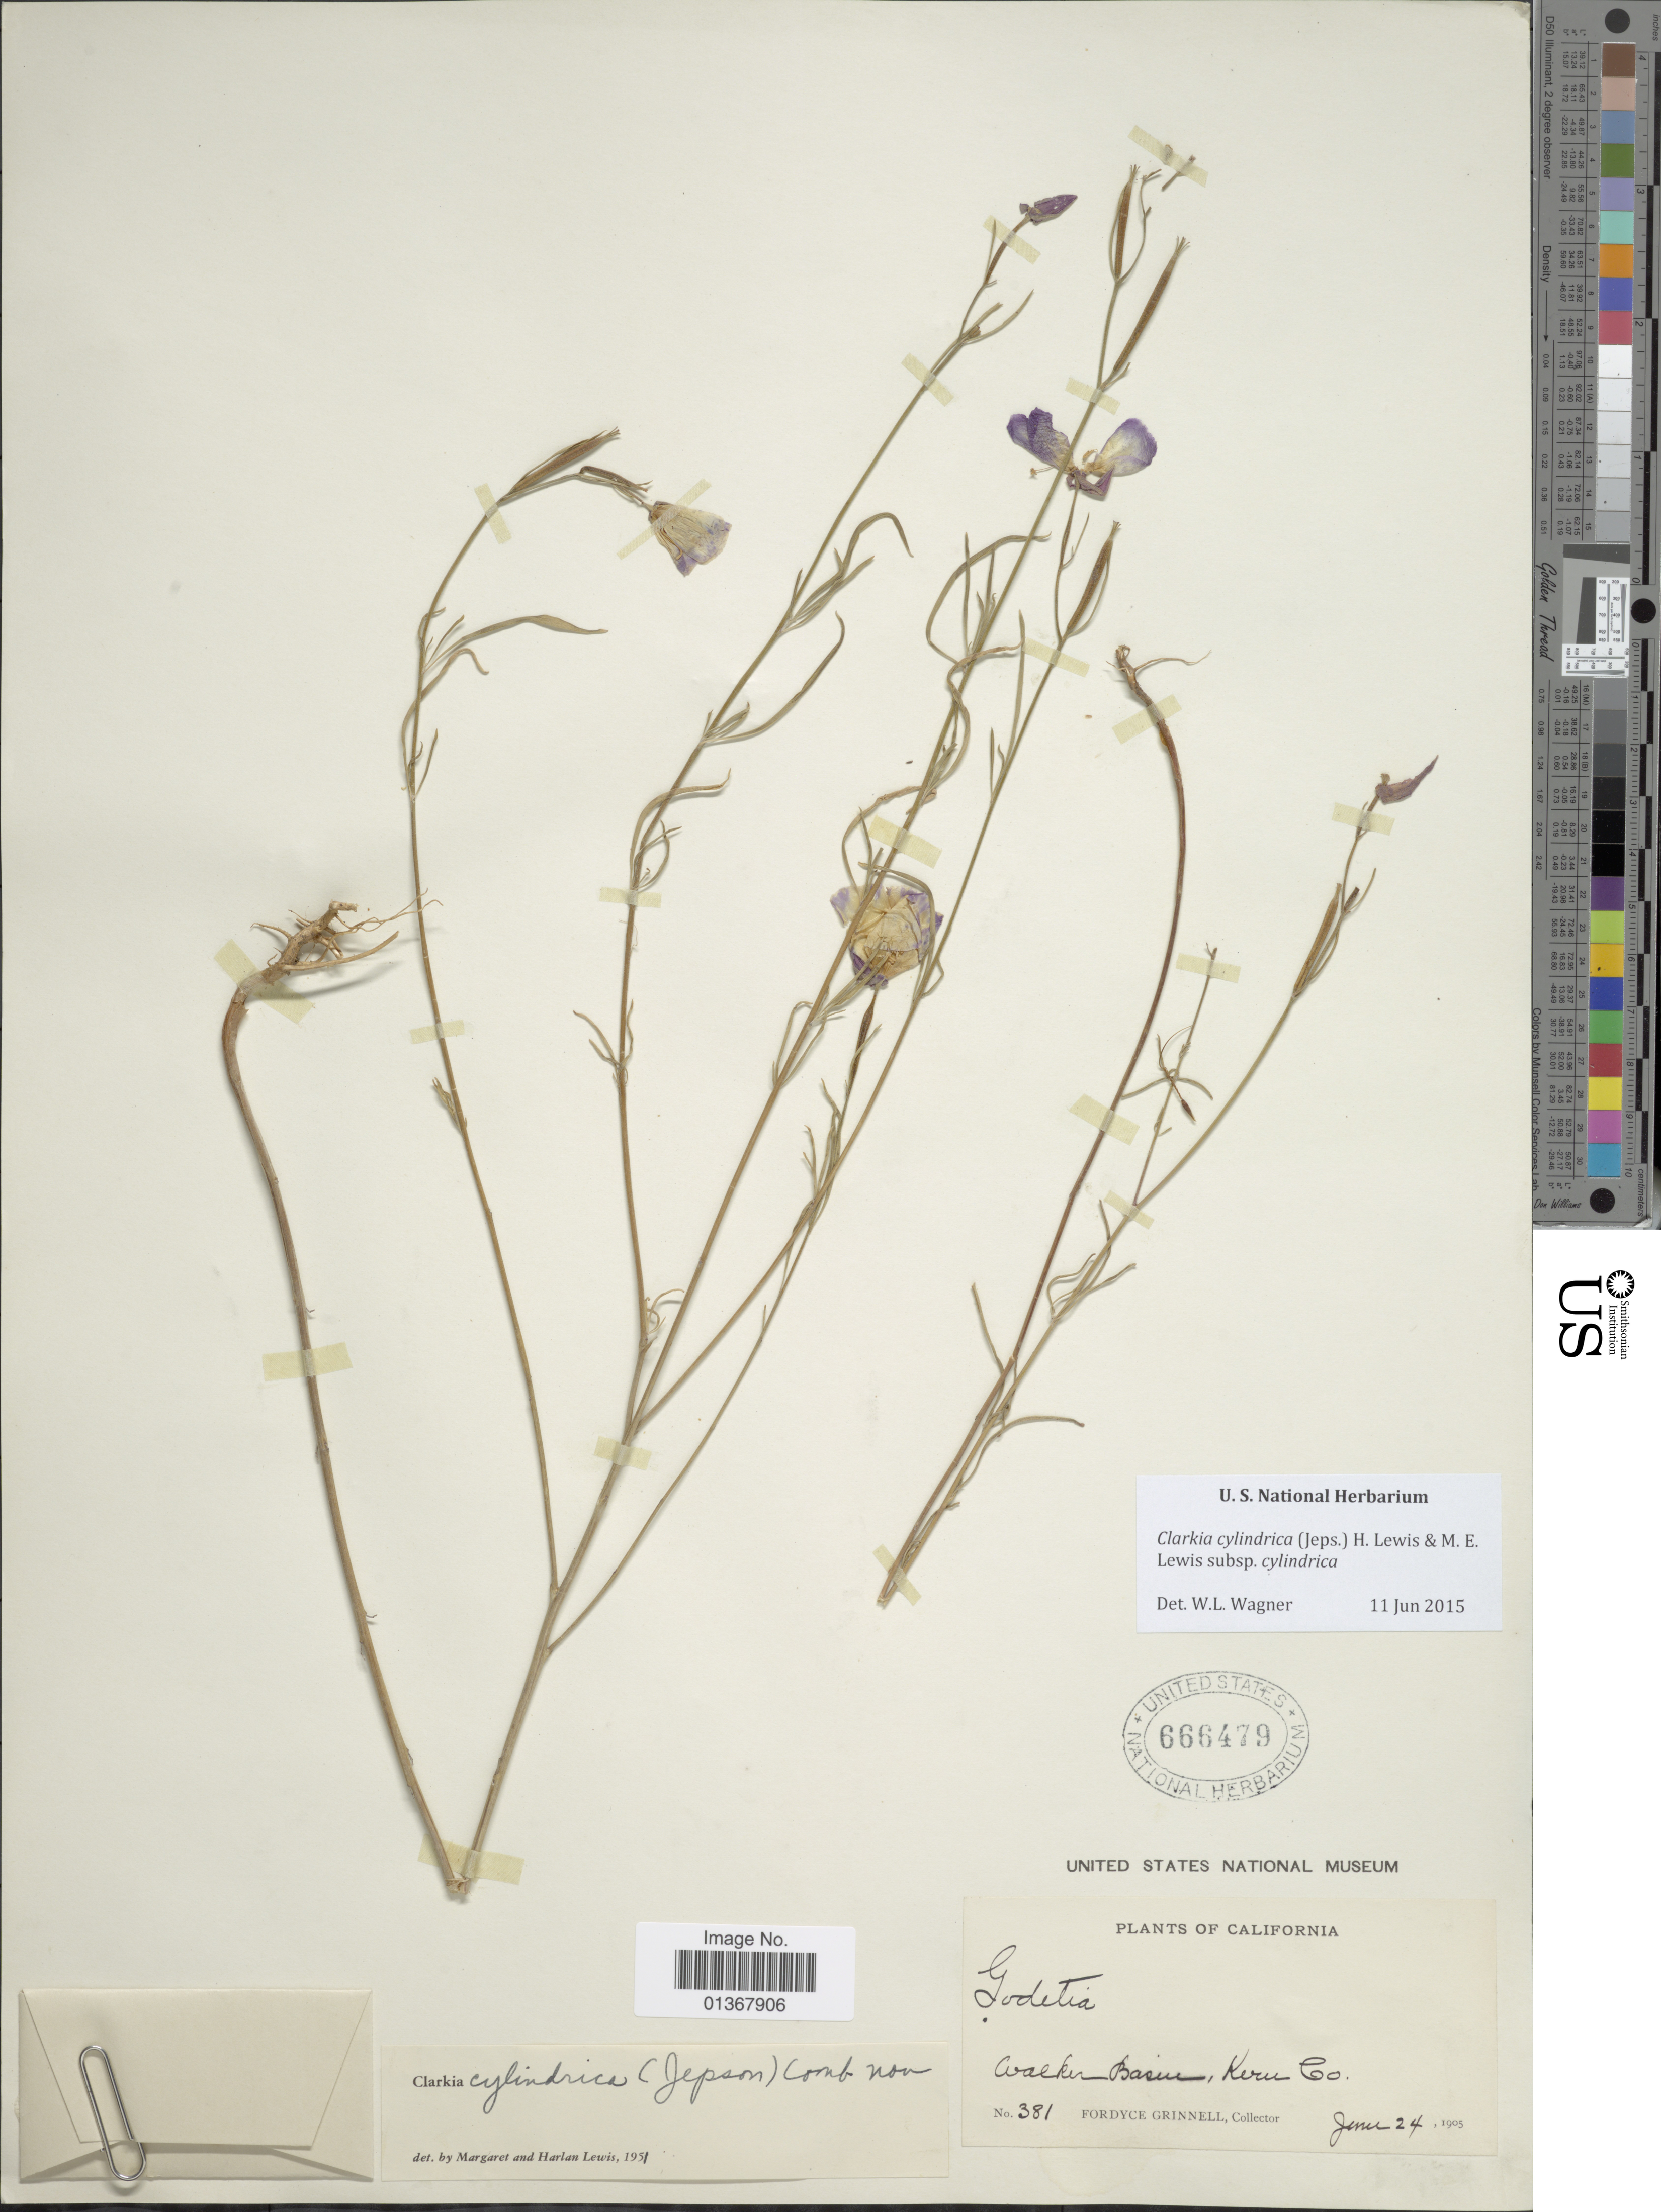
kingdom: Plantae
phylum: Tracheophyta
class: Magnoliopsida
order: Myrtales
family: Onagraceae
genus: Clarkia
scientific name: Clarkia cylindrica subsp. cylindrica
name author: (Jeps.) F. H. Lewis & M.R. Lewis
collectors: F. Grinnell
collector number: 381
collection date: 1905-06-24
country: United States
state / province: California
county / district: Kern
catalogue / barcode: US 666479